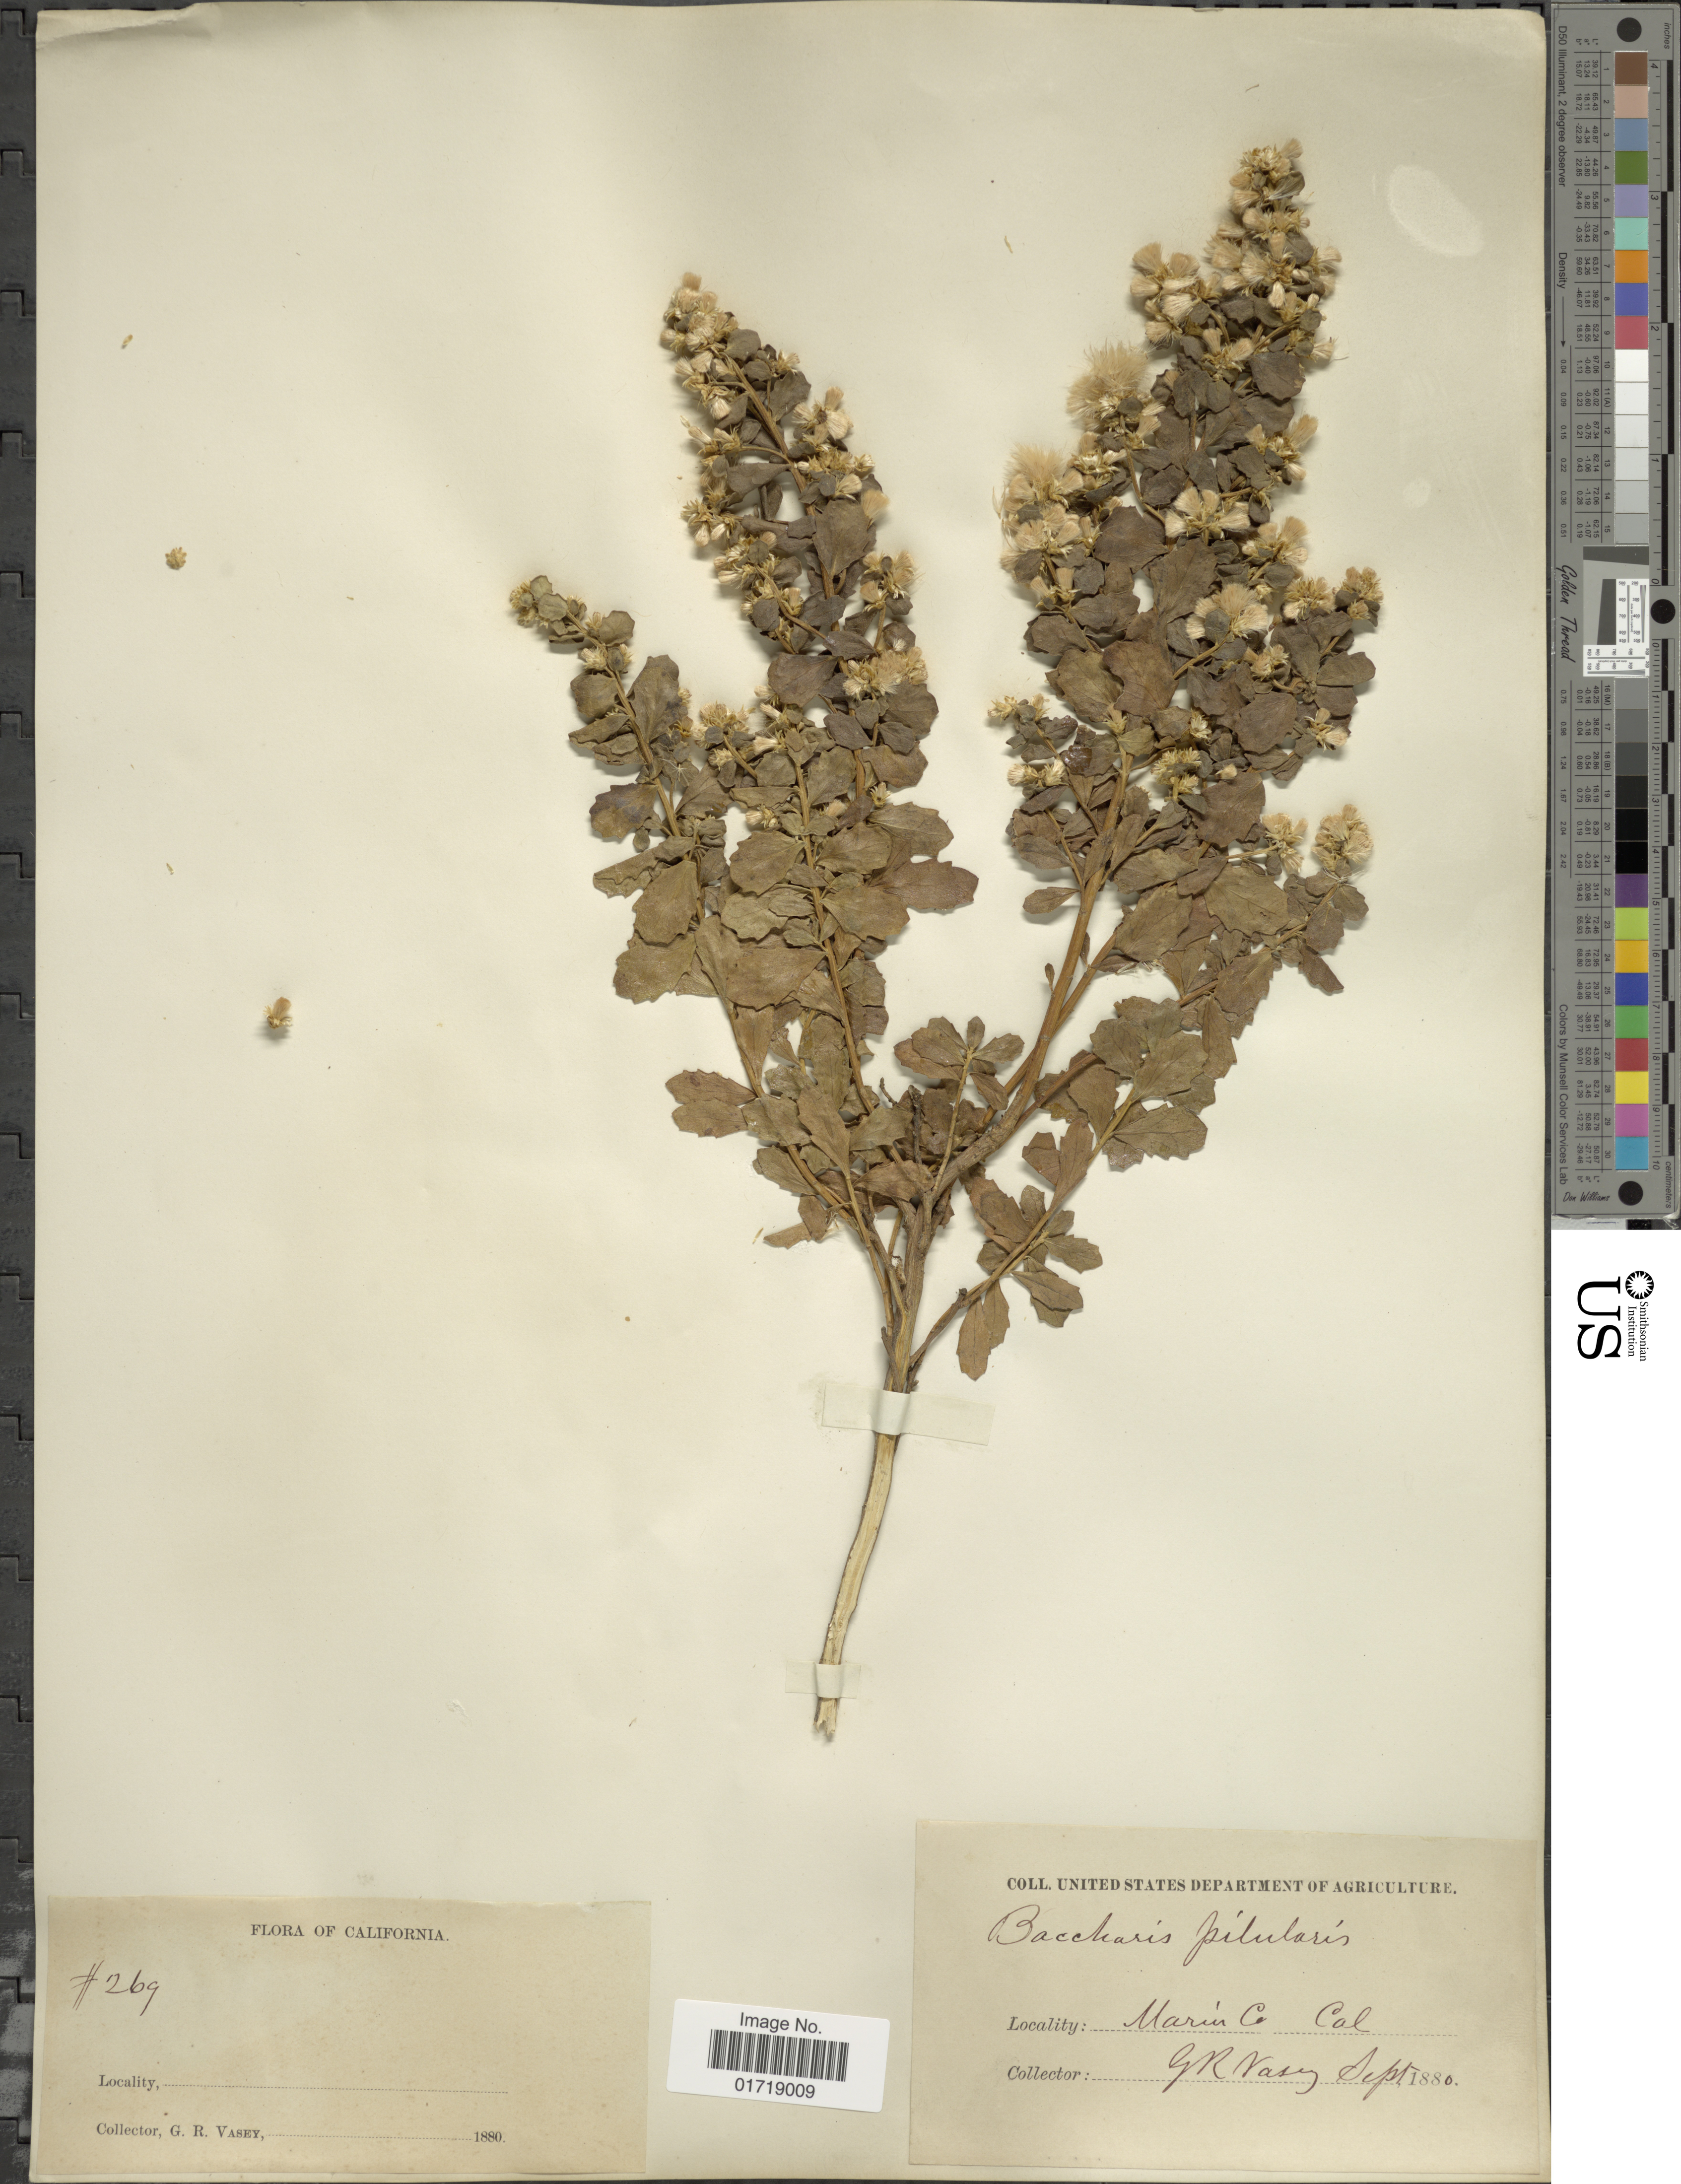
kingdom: Plantae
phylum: Tracheophyta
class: Magnoliopsida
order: Asterales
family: Asteraceae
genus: Baccharis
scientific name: Baccharis pilularis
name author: DC.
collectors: G. R. Vasey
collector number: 269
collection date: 1880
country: United States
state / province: California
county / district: Marin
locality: Marin Co., Cal.